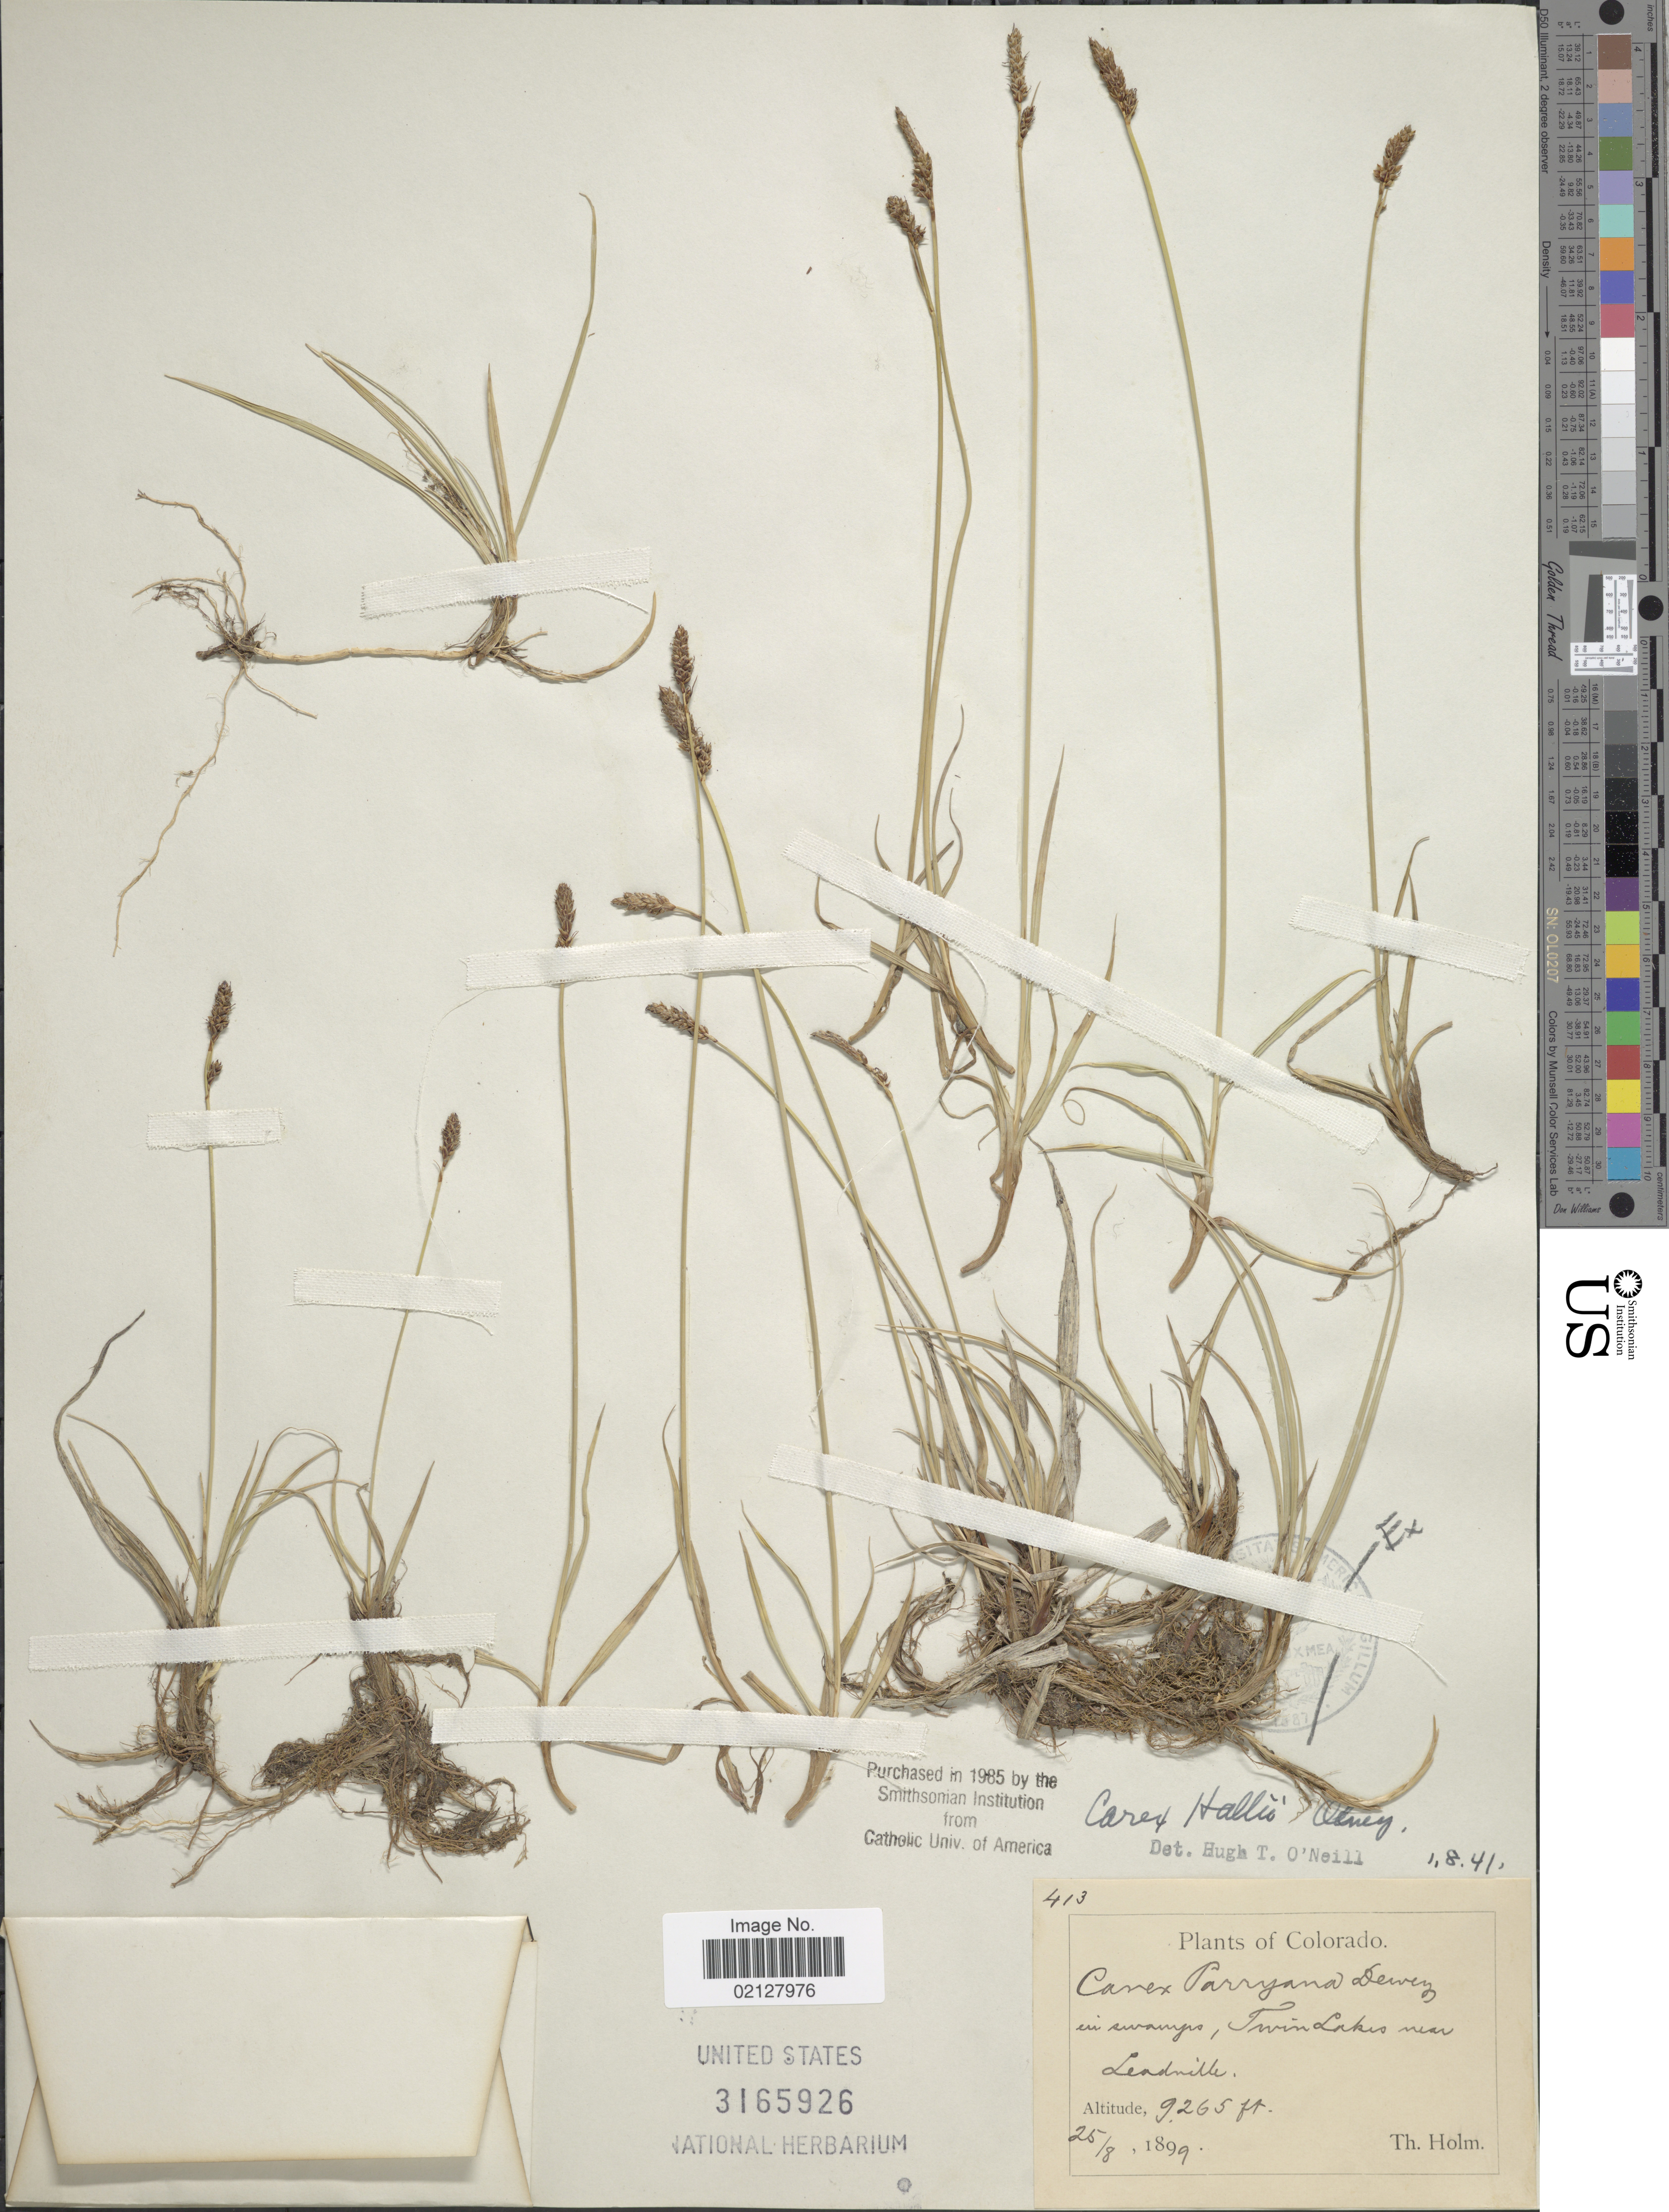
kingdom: Plantae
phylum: Tracheophyta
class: Liliopsida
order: Poales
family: Cyperaceae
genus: Carex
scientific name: Carex parryana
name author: Dewey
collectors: T. Holm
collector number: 413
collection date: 1899-08-25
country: United States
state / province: Colorado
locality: Twin Lakes near Leadville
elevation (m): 2824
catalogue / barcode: US 3165926